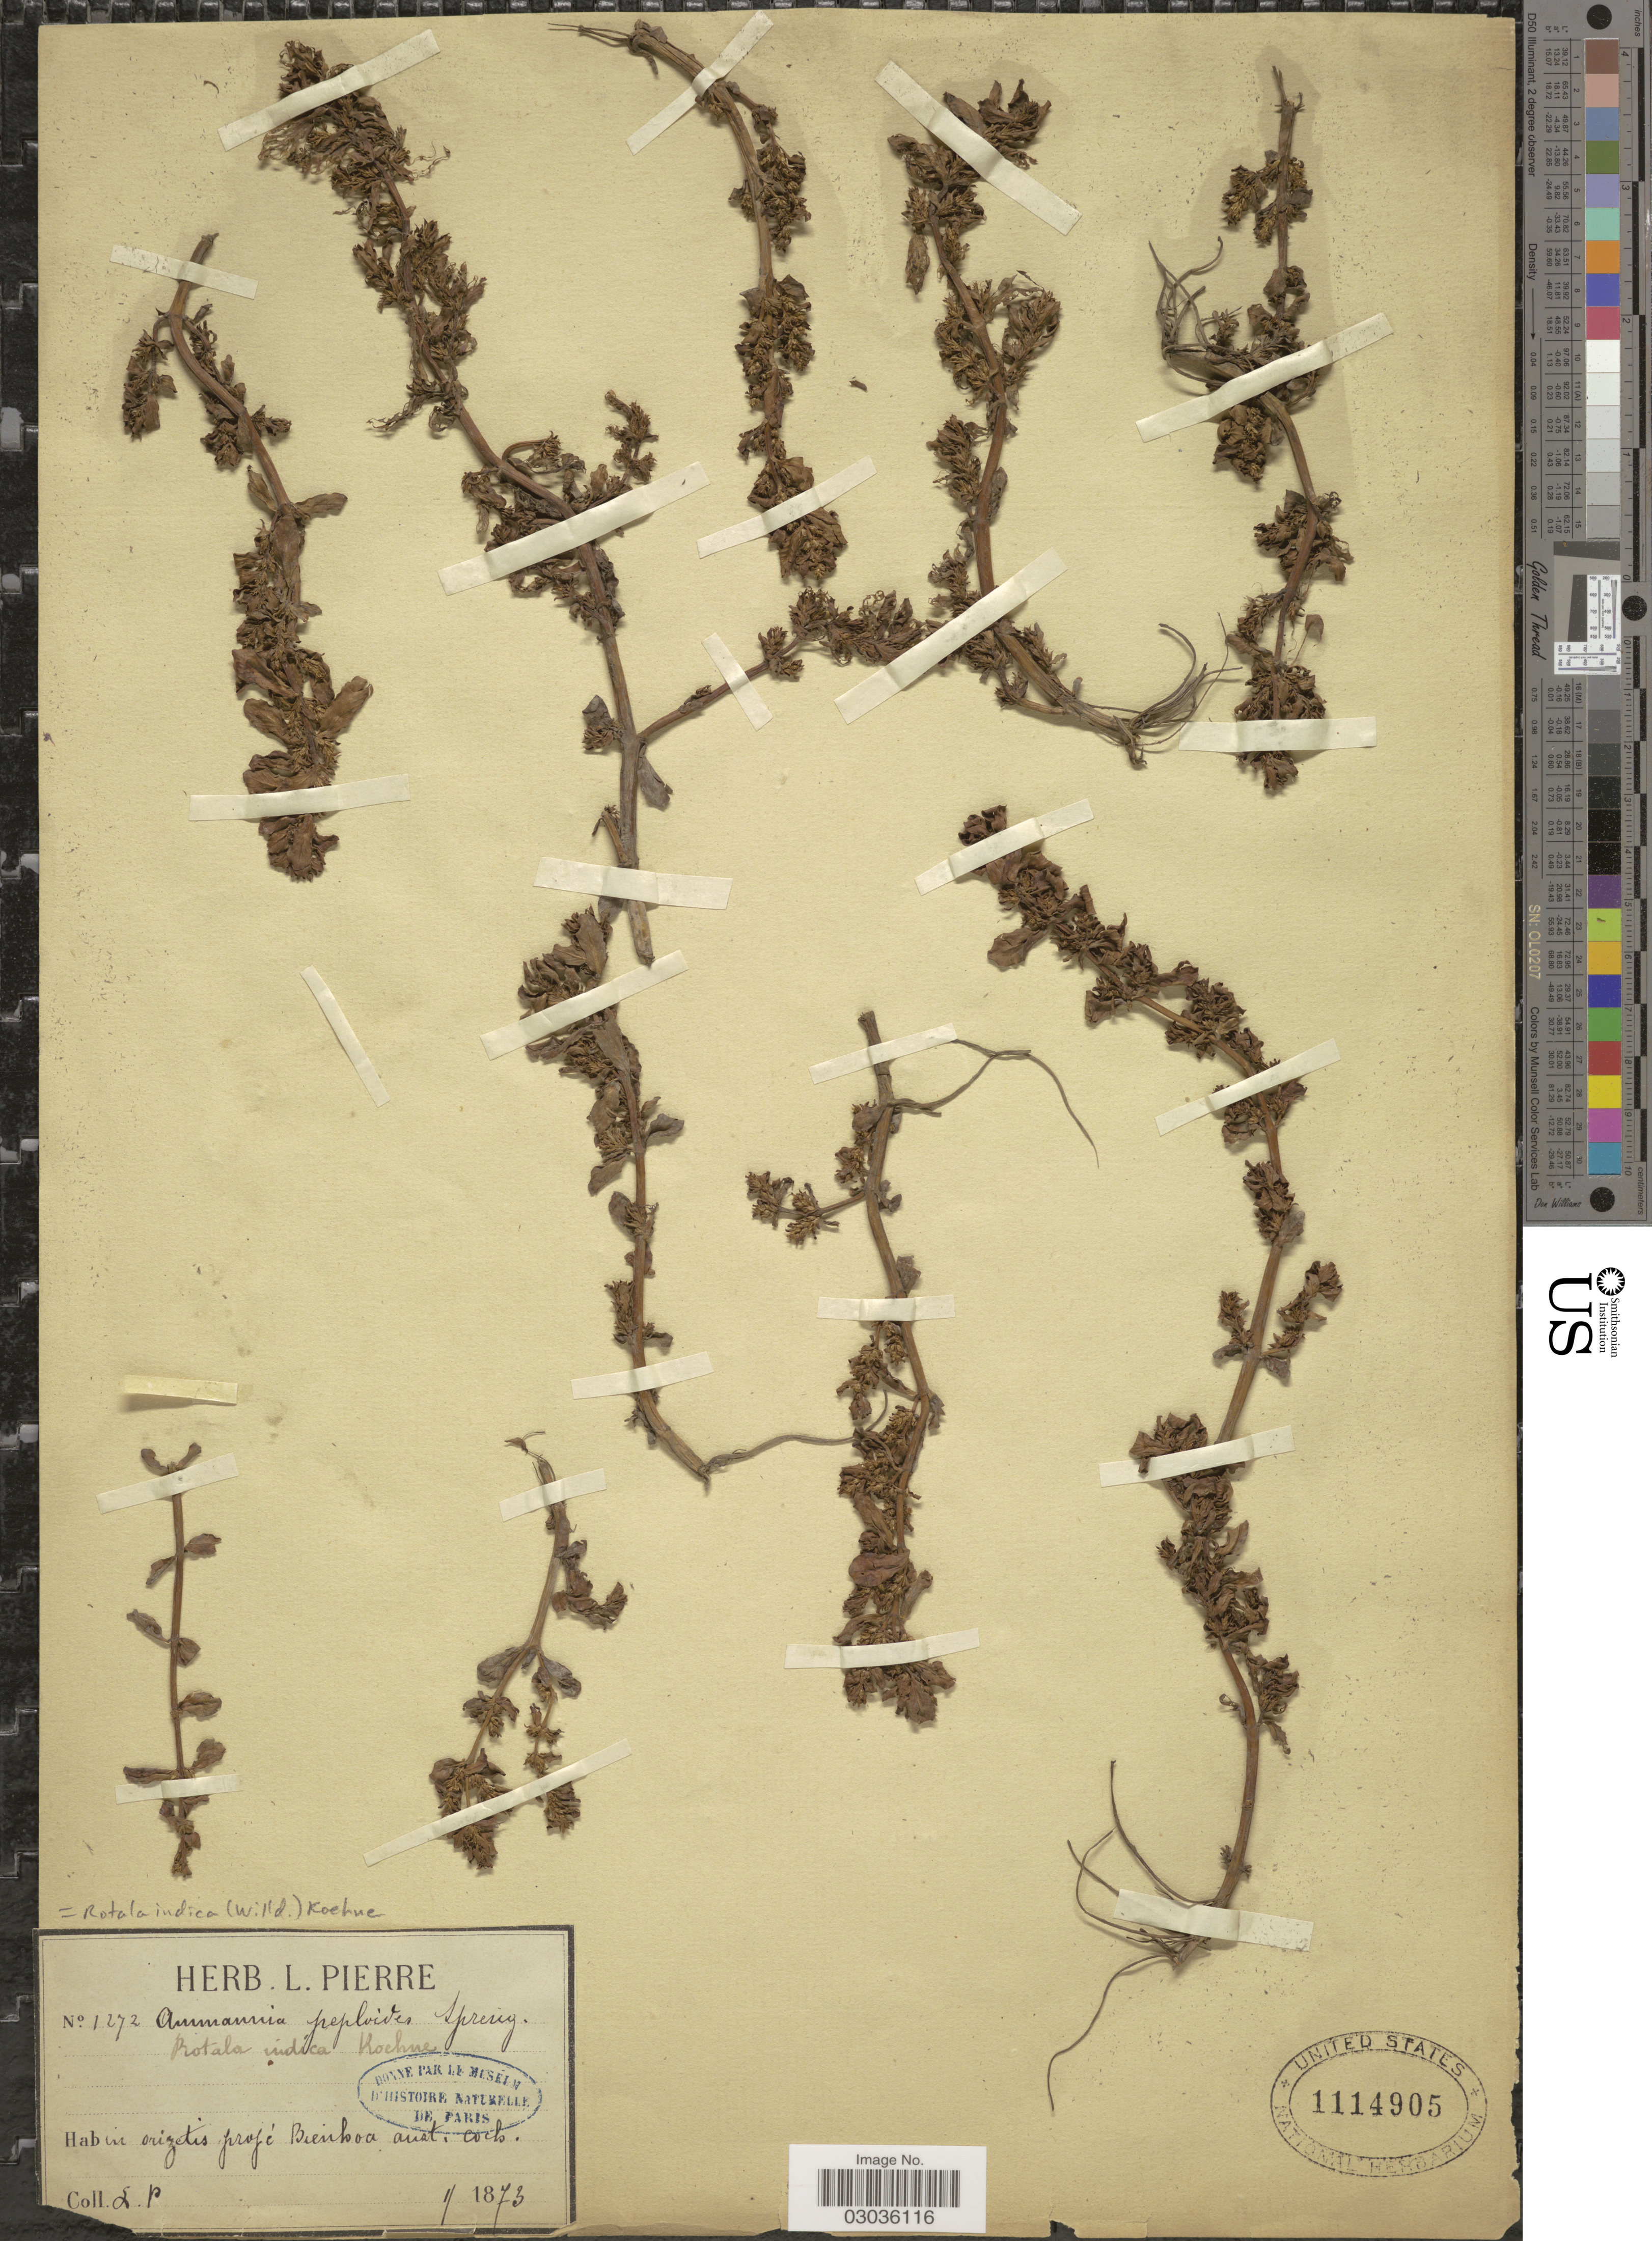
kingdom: Plantae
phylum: Tracheophyta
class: Magnoliopsida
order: Myrtales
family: Lythraceae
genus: Rotala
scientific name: Rotala indica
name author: (L.) Koehne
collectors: L. Pierre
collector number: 1272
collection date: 1873-01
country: Vietnam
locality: In orizetis propé Bienhoa aust. Coch.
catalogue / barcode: US 1114905